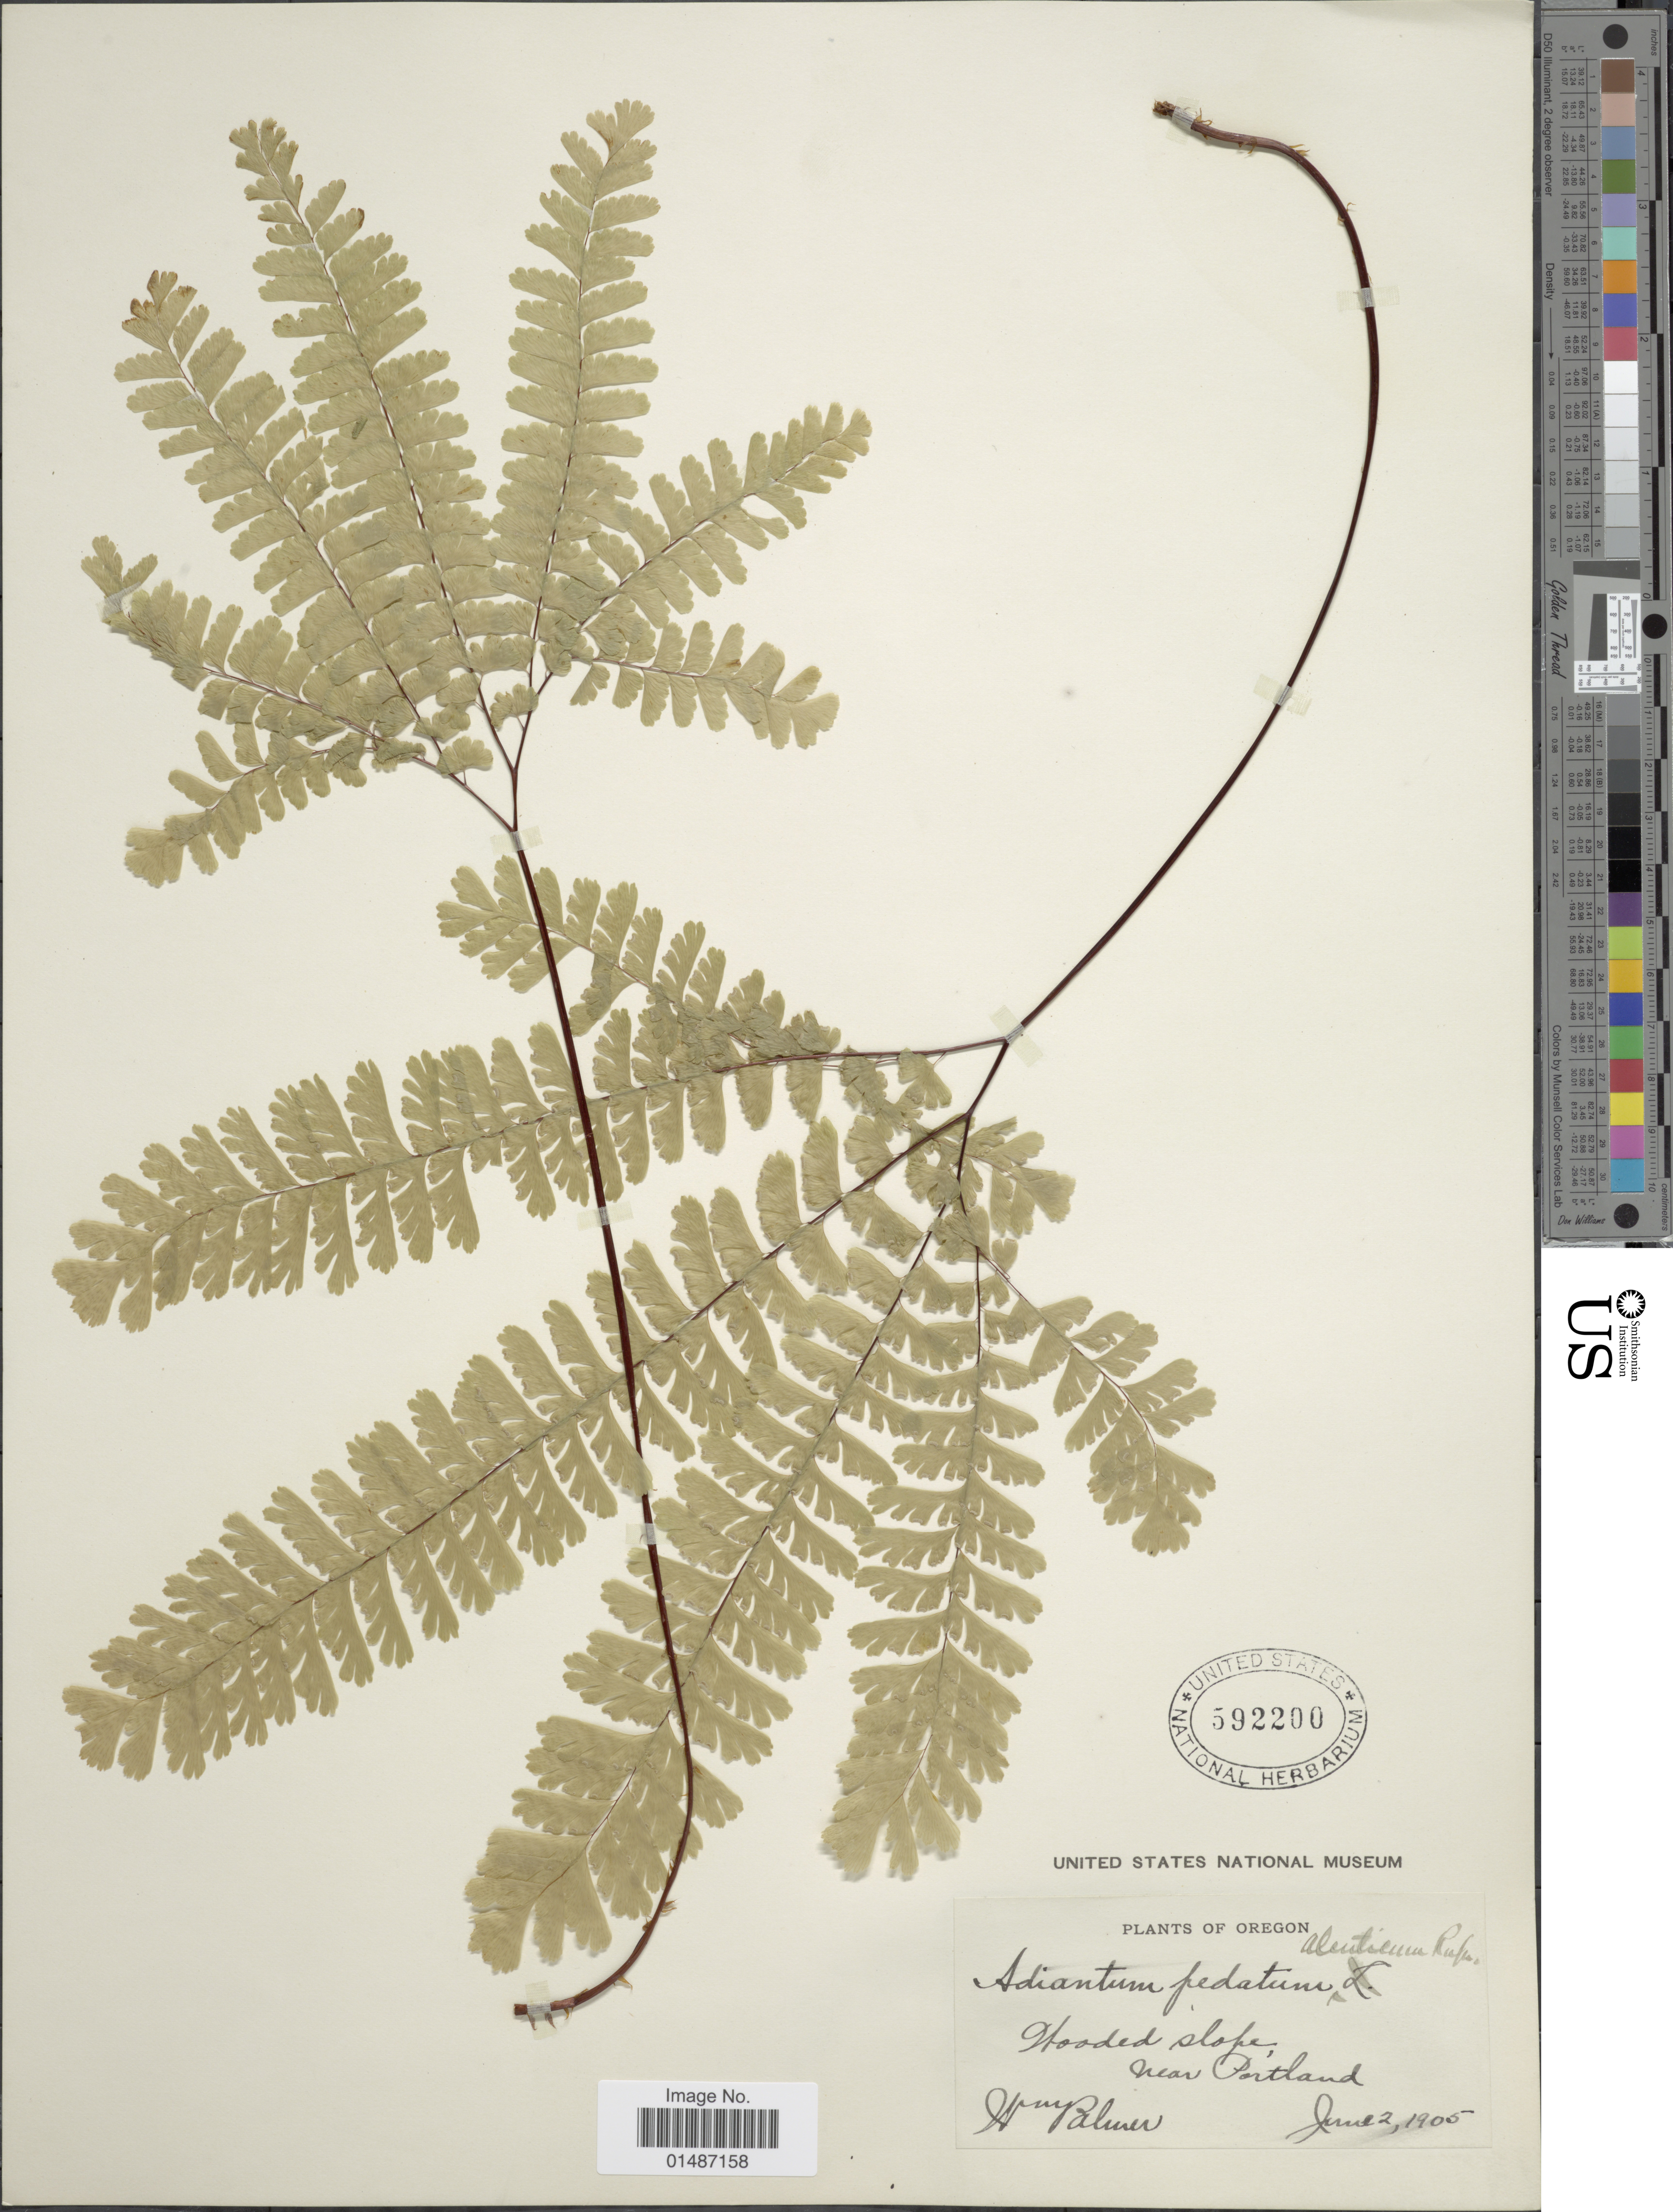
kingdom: Plantae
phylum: Tracheophyta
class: Polypodiopsida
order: Polypodiales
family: Pteridaceae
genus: Adiantum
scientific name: Adiantum pedatum subsp. aleuticum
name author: (Rupr.) Calder & Roy L. Taylor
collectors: W. Palmer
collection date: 1905-06-02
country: United States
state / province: Oregon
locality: Woode slope near Portland.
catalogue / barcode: US 592200